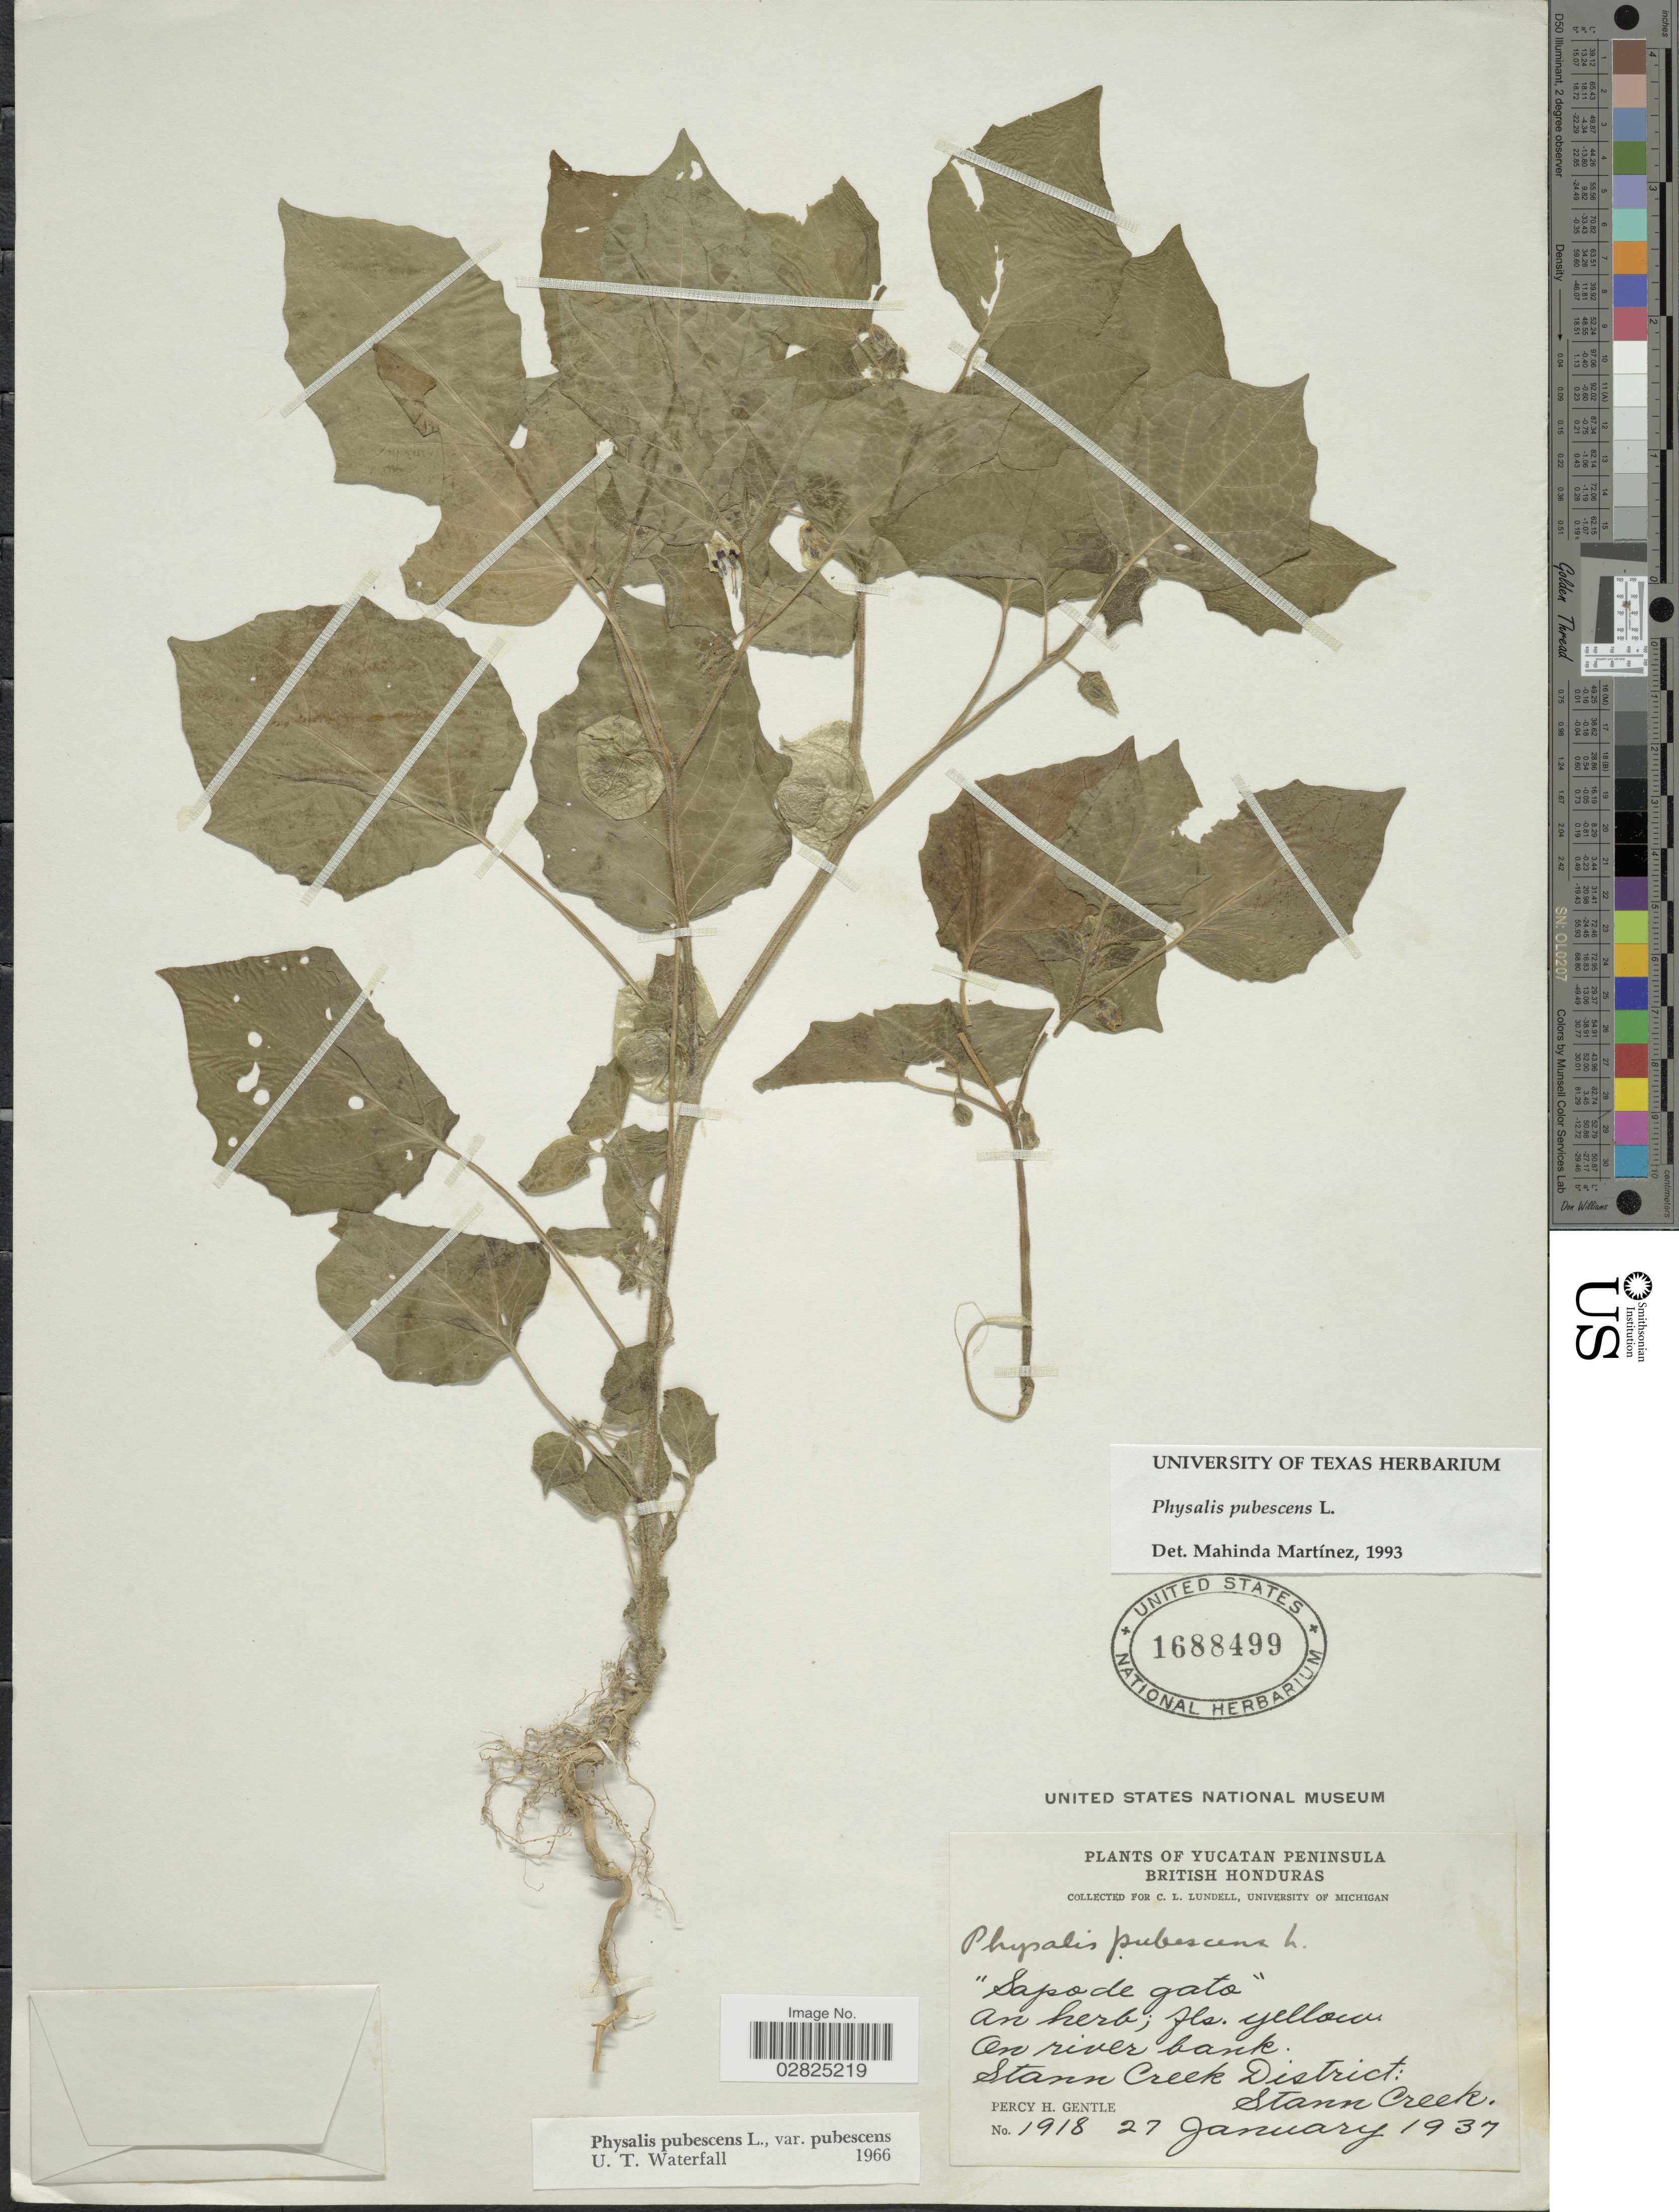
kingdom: Plantae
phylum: Tracheophyta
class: Magnoliopsida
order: Solanales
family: Solanaceae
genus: Physalis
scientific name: Physalis pubescens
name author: L.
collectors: P. H. Gentle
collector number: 1918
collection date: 1937-01-27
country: Belize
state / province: Stann Creek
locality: Yucatan Peninsula, British Honduras, Stann Creek District, Stann Creek.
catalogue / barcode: US 1688499